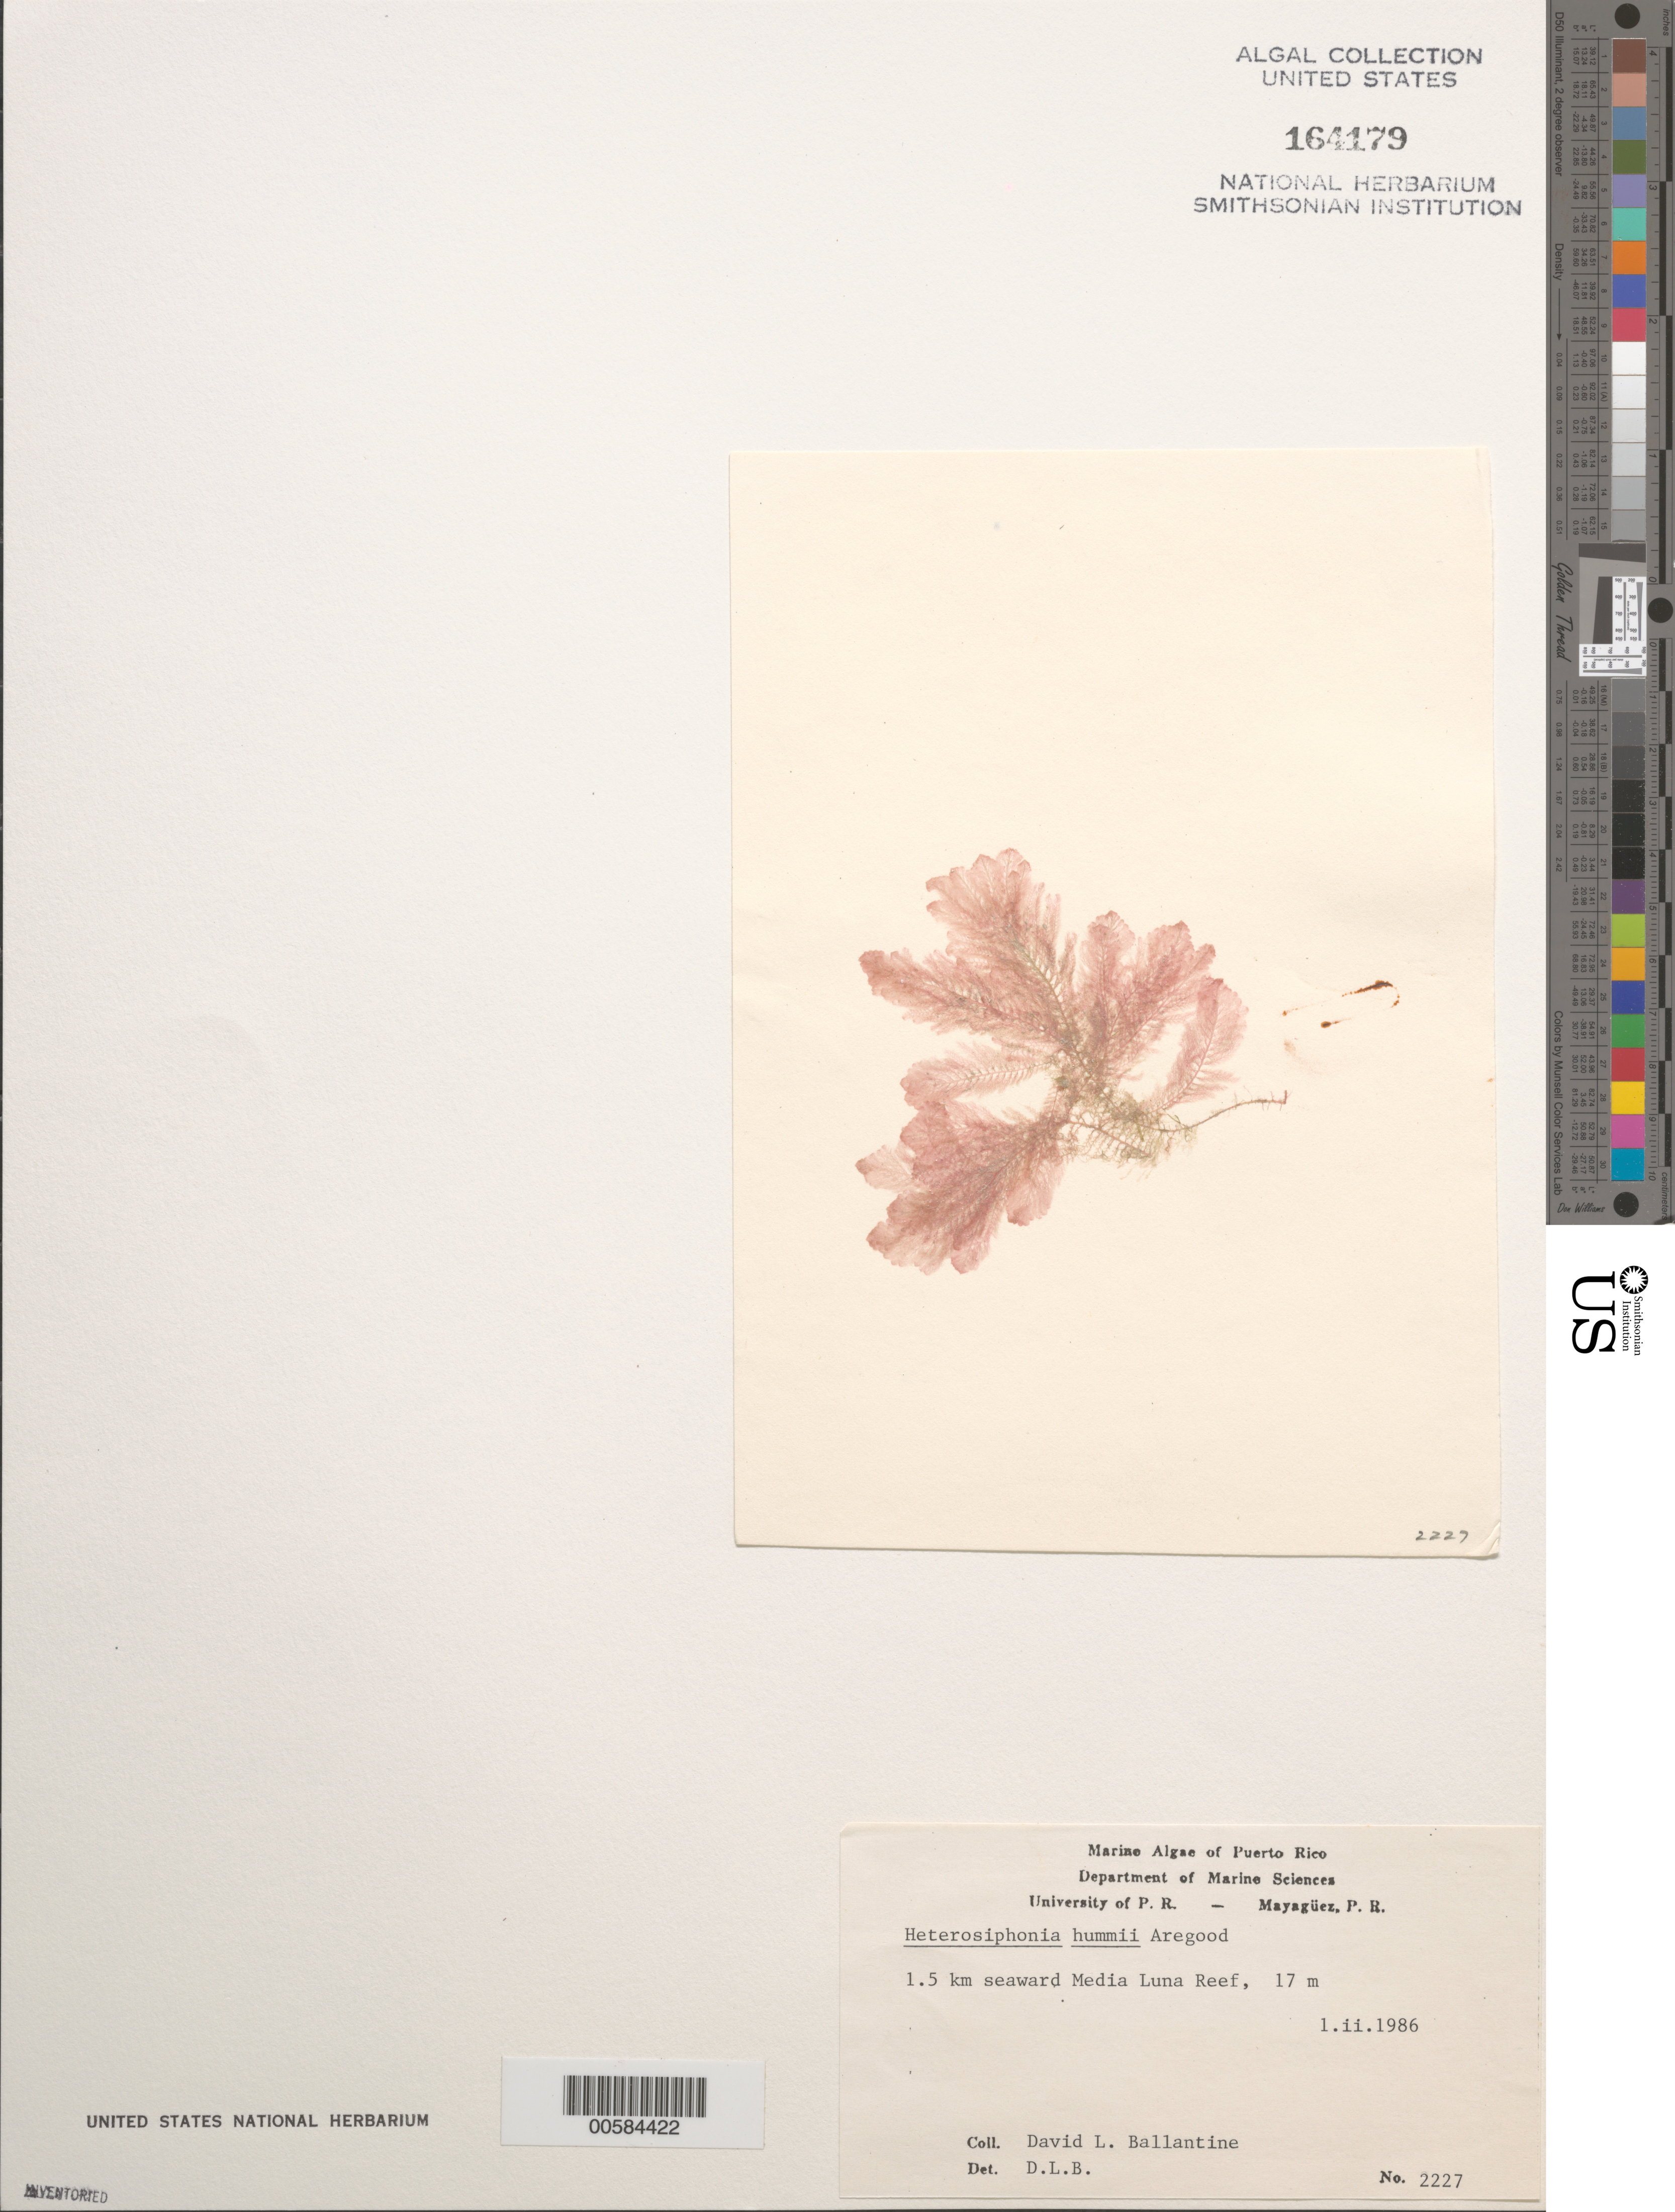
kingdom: Plantae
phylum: Rhodophyta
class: Florideophyceae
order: Ceramiales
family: Dasyaceae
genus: Heterosiphonia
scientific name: Heterosiphonia hummii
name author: Aregood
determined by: Ballantine, D. L.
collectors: D.L. Ballantine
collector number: DLB 2227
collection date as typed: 01 Feb 1986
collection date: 1986-02-01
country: Puerto Rico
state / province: Lajas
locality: Media Luna Reef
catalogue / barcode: US 164179